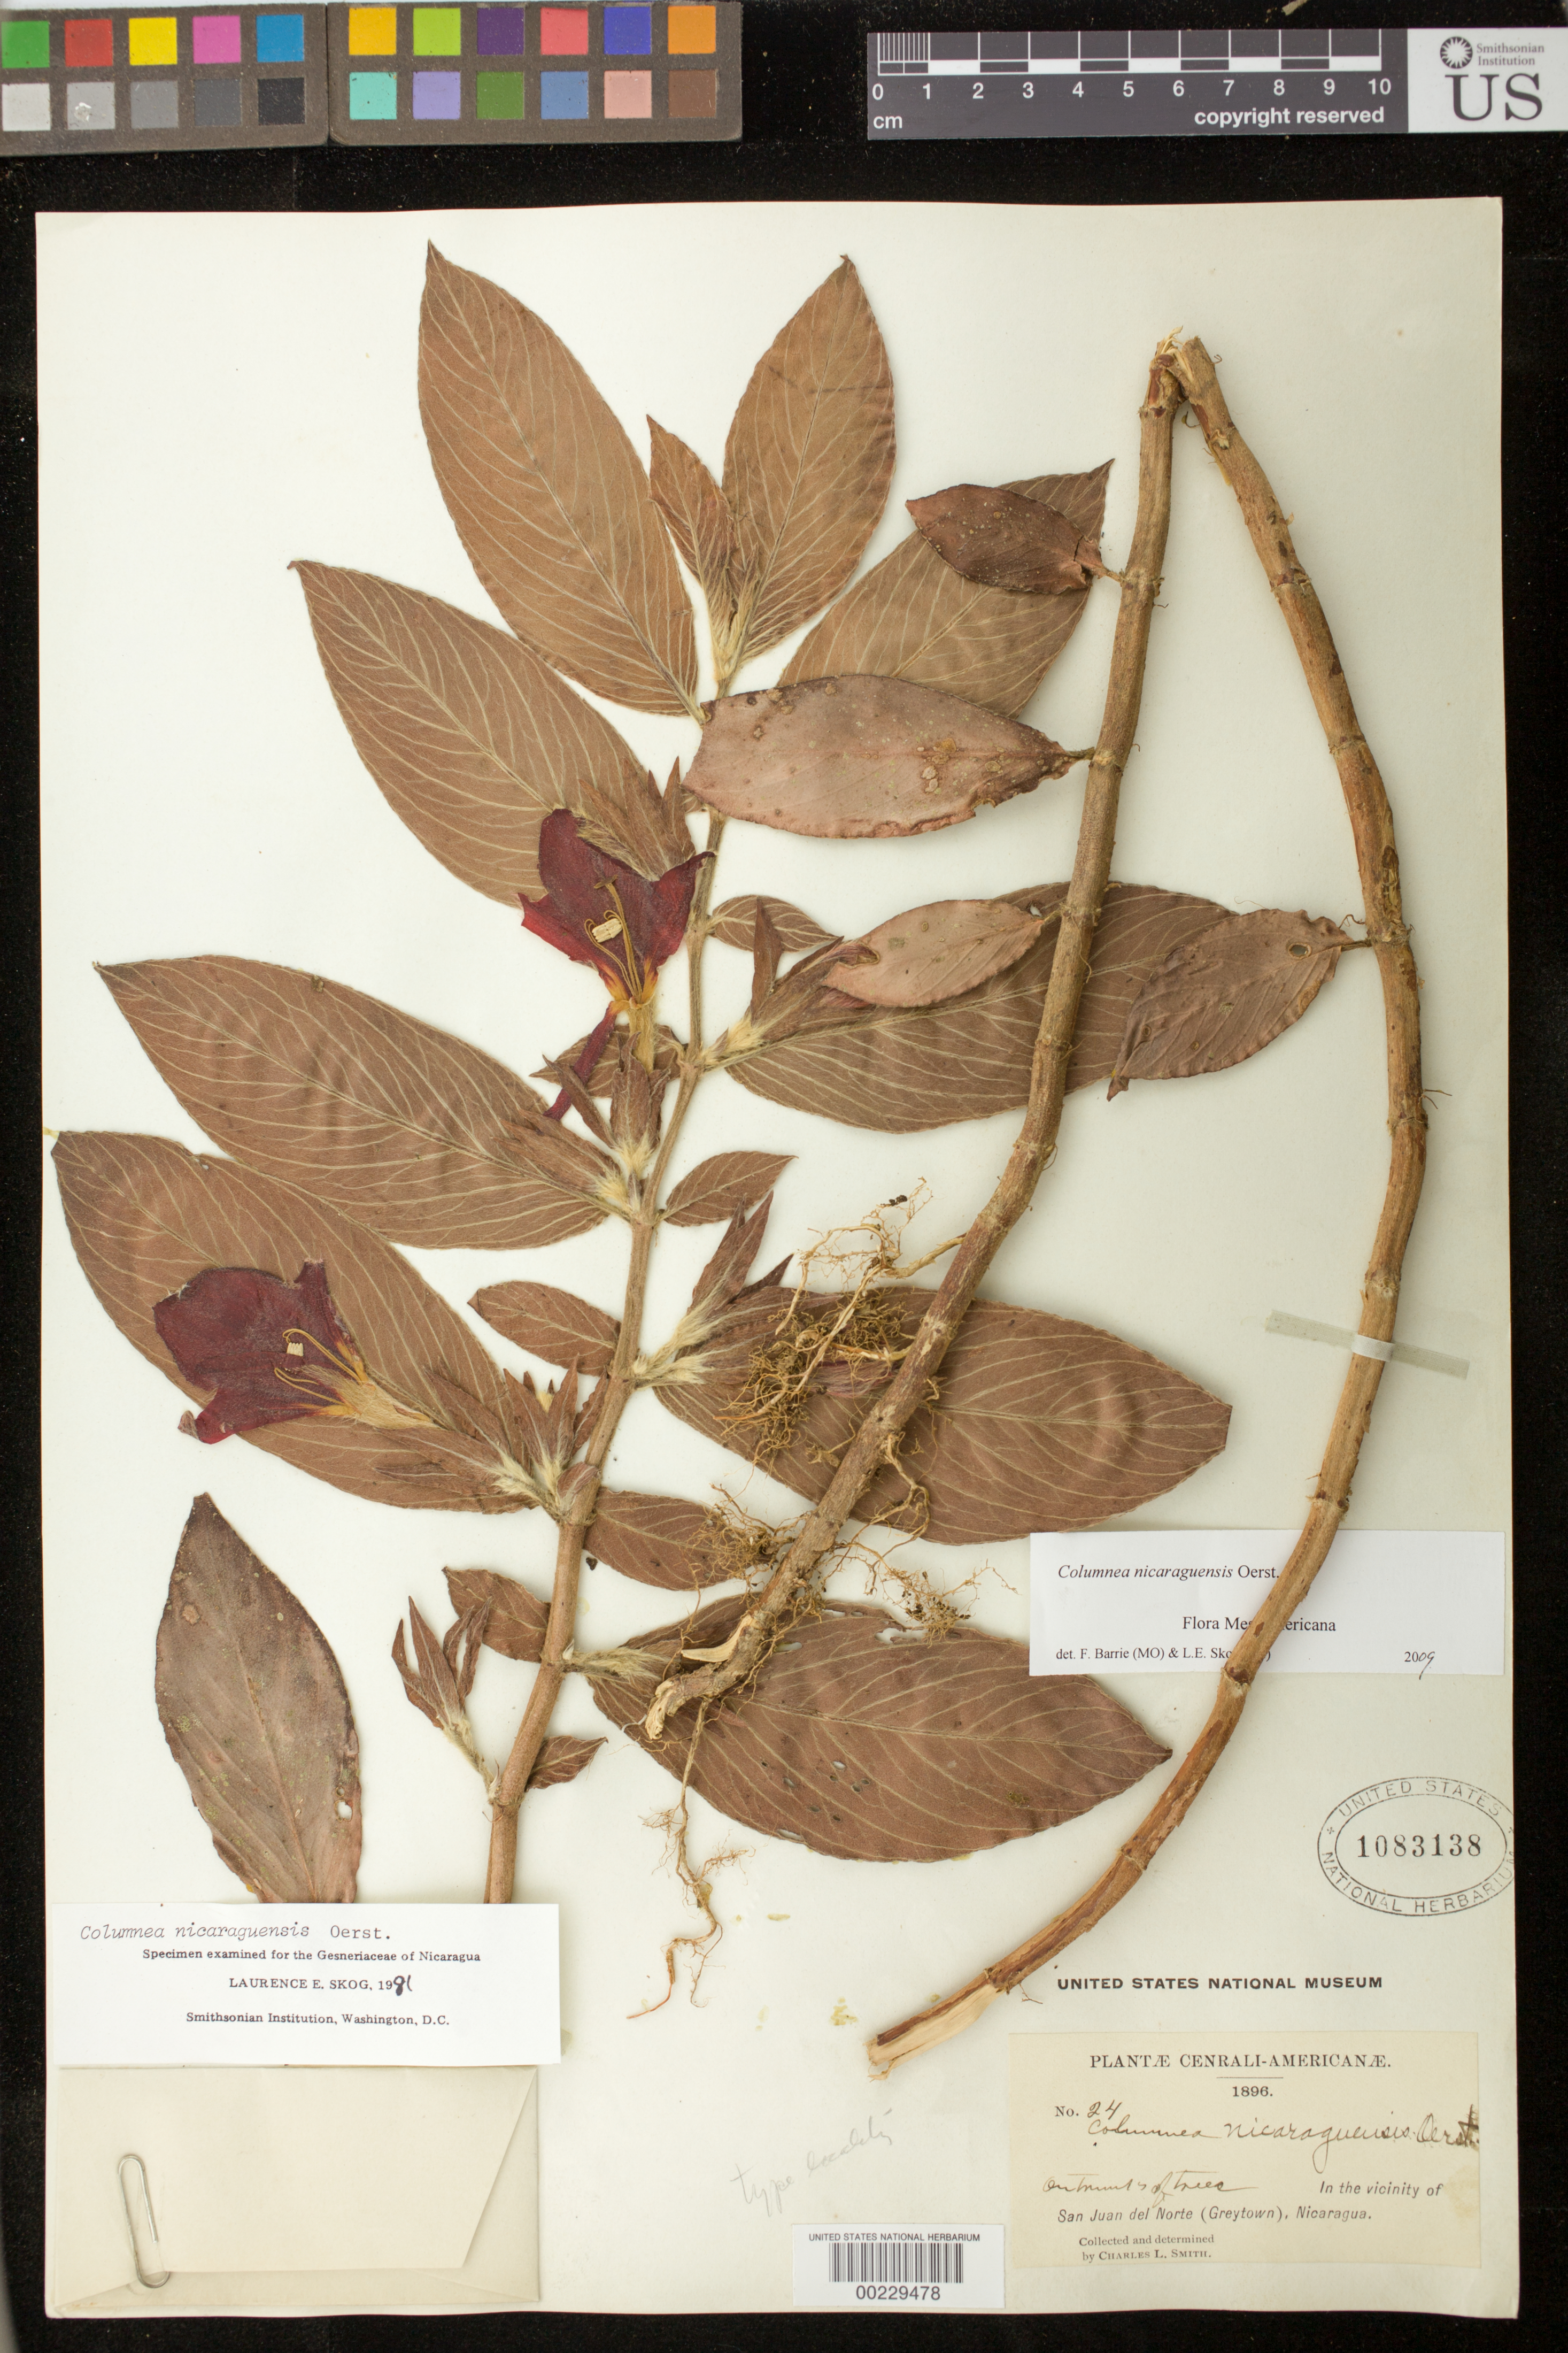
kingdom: Plantae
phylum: Tracheophyta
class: Magnoliopsida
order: Lamiales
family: Gesneriaceae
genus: Columnea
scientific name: Columnea nicaraguensis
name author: Oerst.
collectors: C. L. Smith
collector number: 24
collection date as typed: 1896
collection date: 1896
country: Nicaragua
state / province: Rio San Juan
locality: In the vicinity of San Juan del Norte (Greytown)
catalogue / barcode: US 1083138